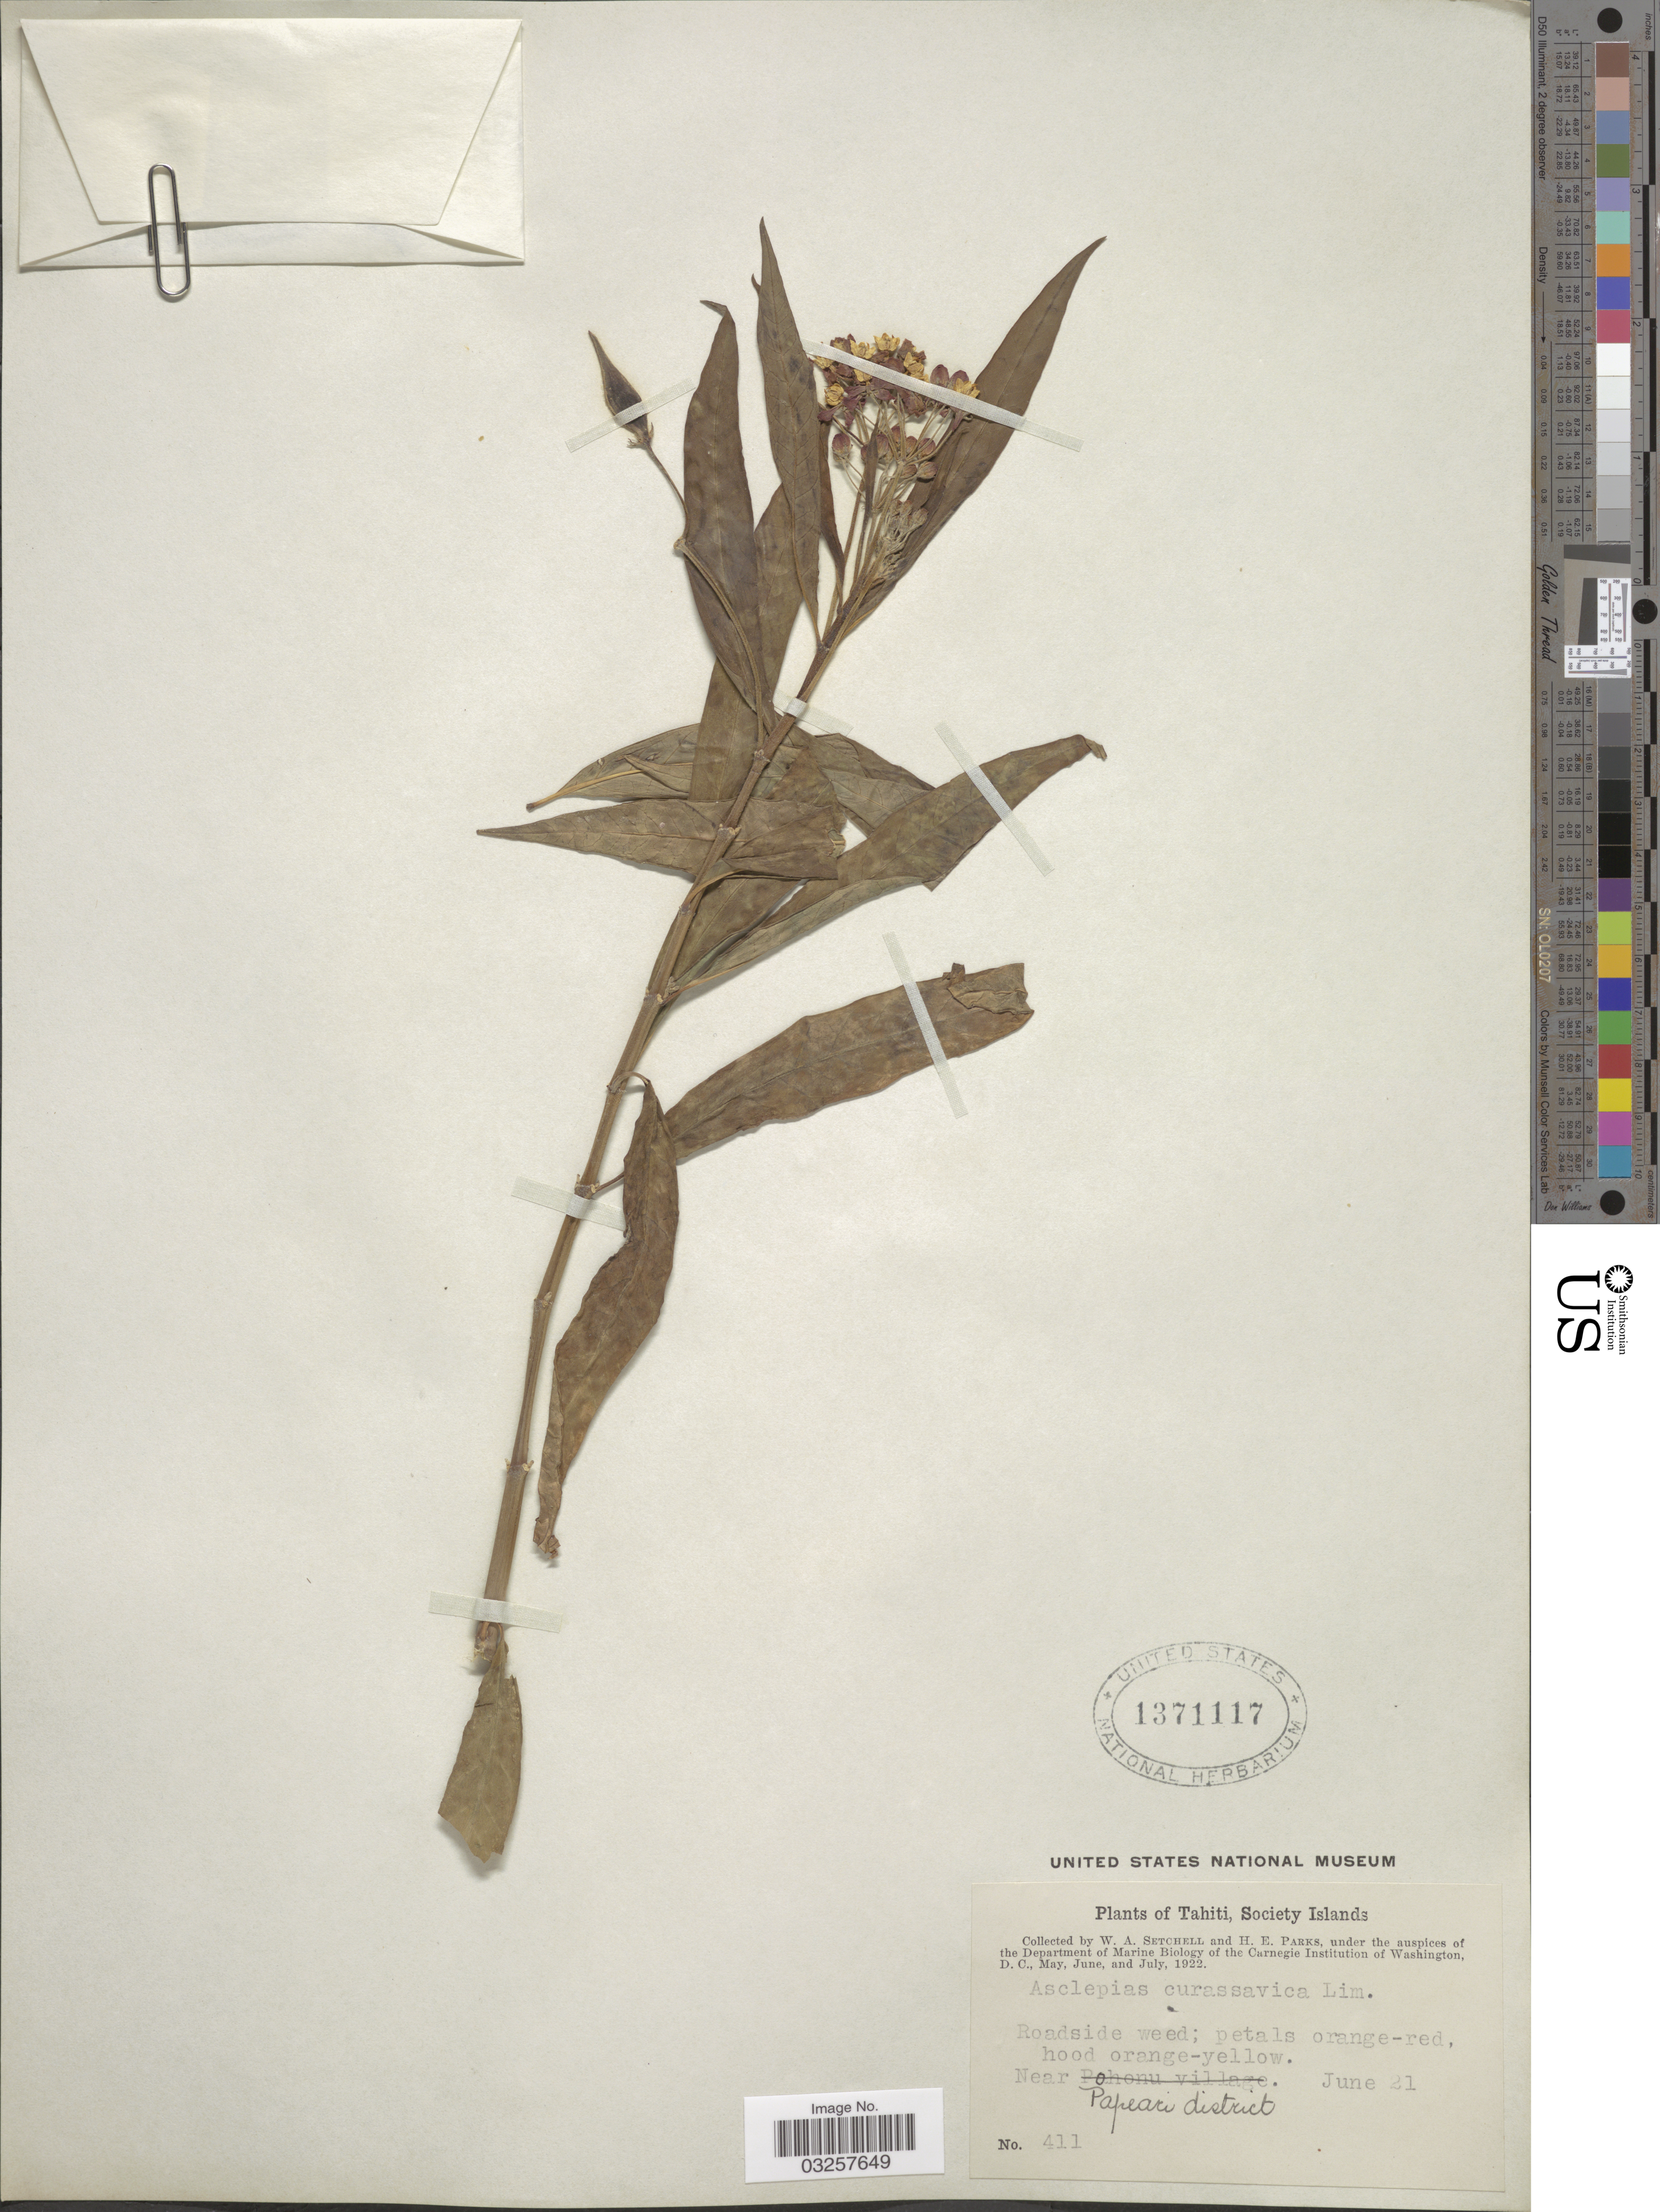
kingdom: Plantae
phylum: Tracheophyta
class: Magnoliopsida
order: Gentianales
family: Apocynaceae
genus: Asclepias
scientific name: Asclepias curassavica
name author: L.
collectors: W. Setchell & H. E. Parks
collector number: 411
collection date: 1922-06-21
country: French Polynesia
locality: Tahiti, Society Islands. Near Papeari district.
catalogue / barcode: US 1371117